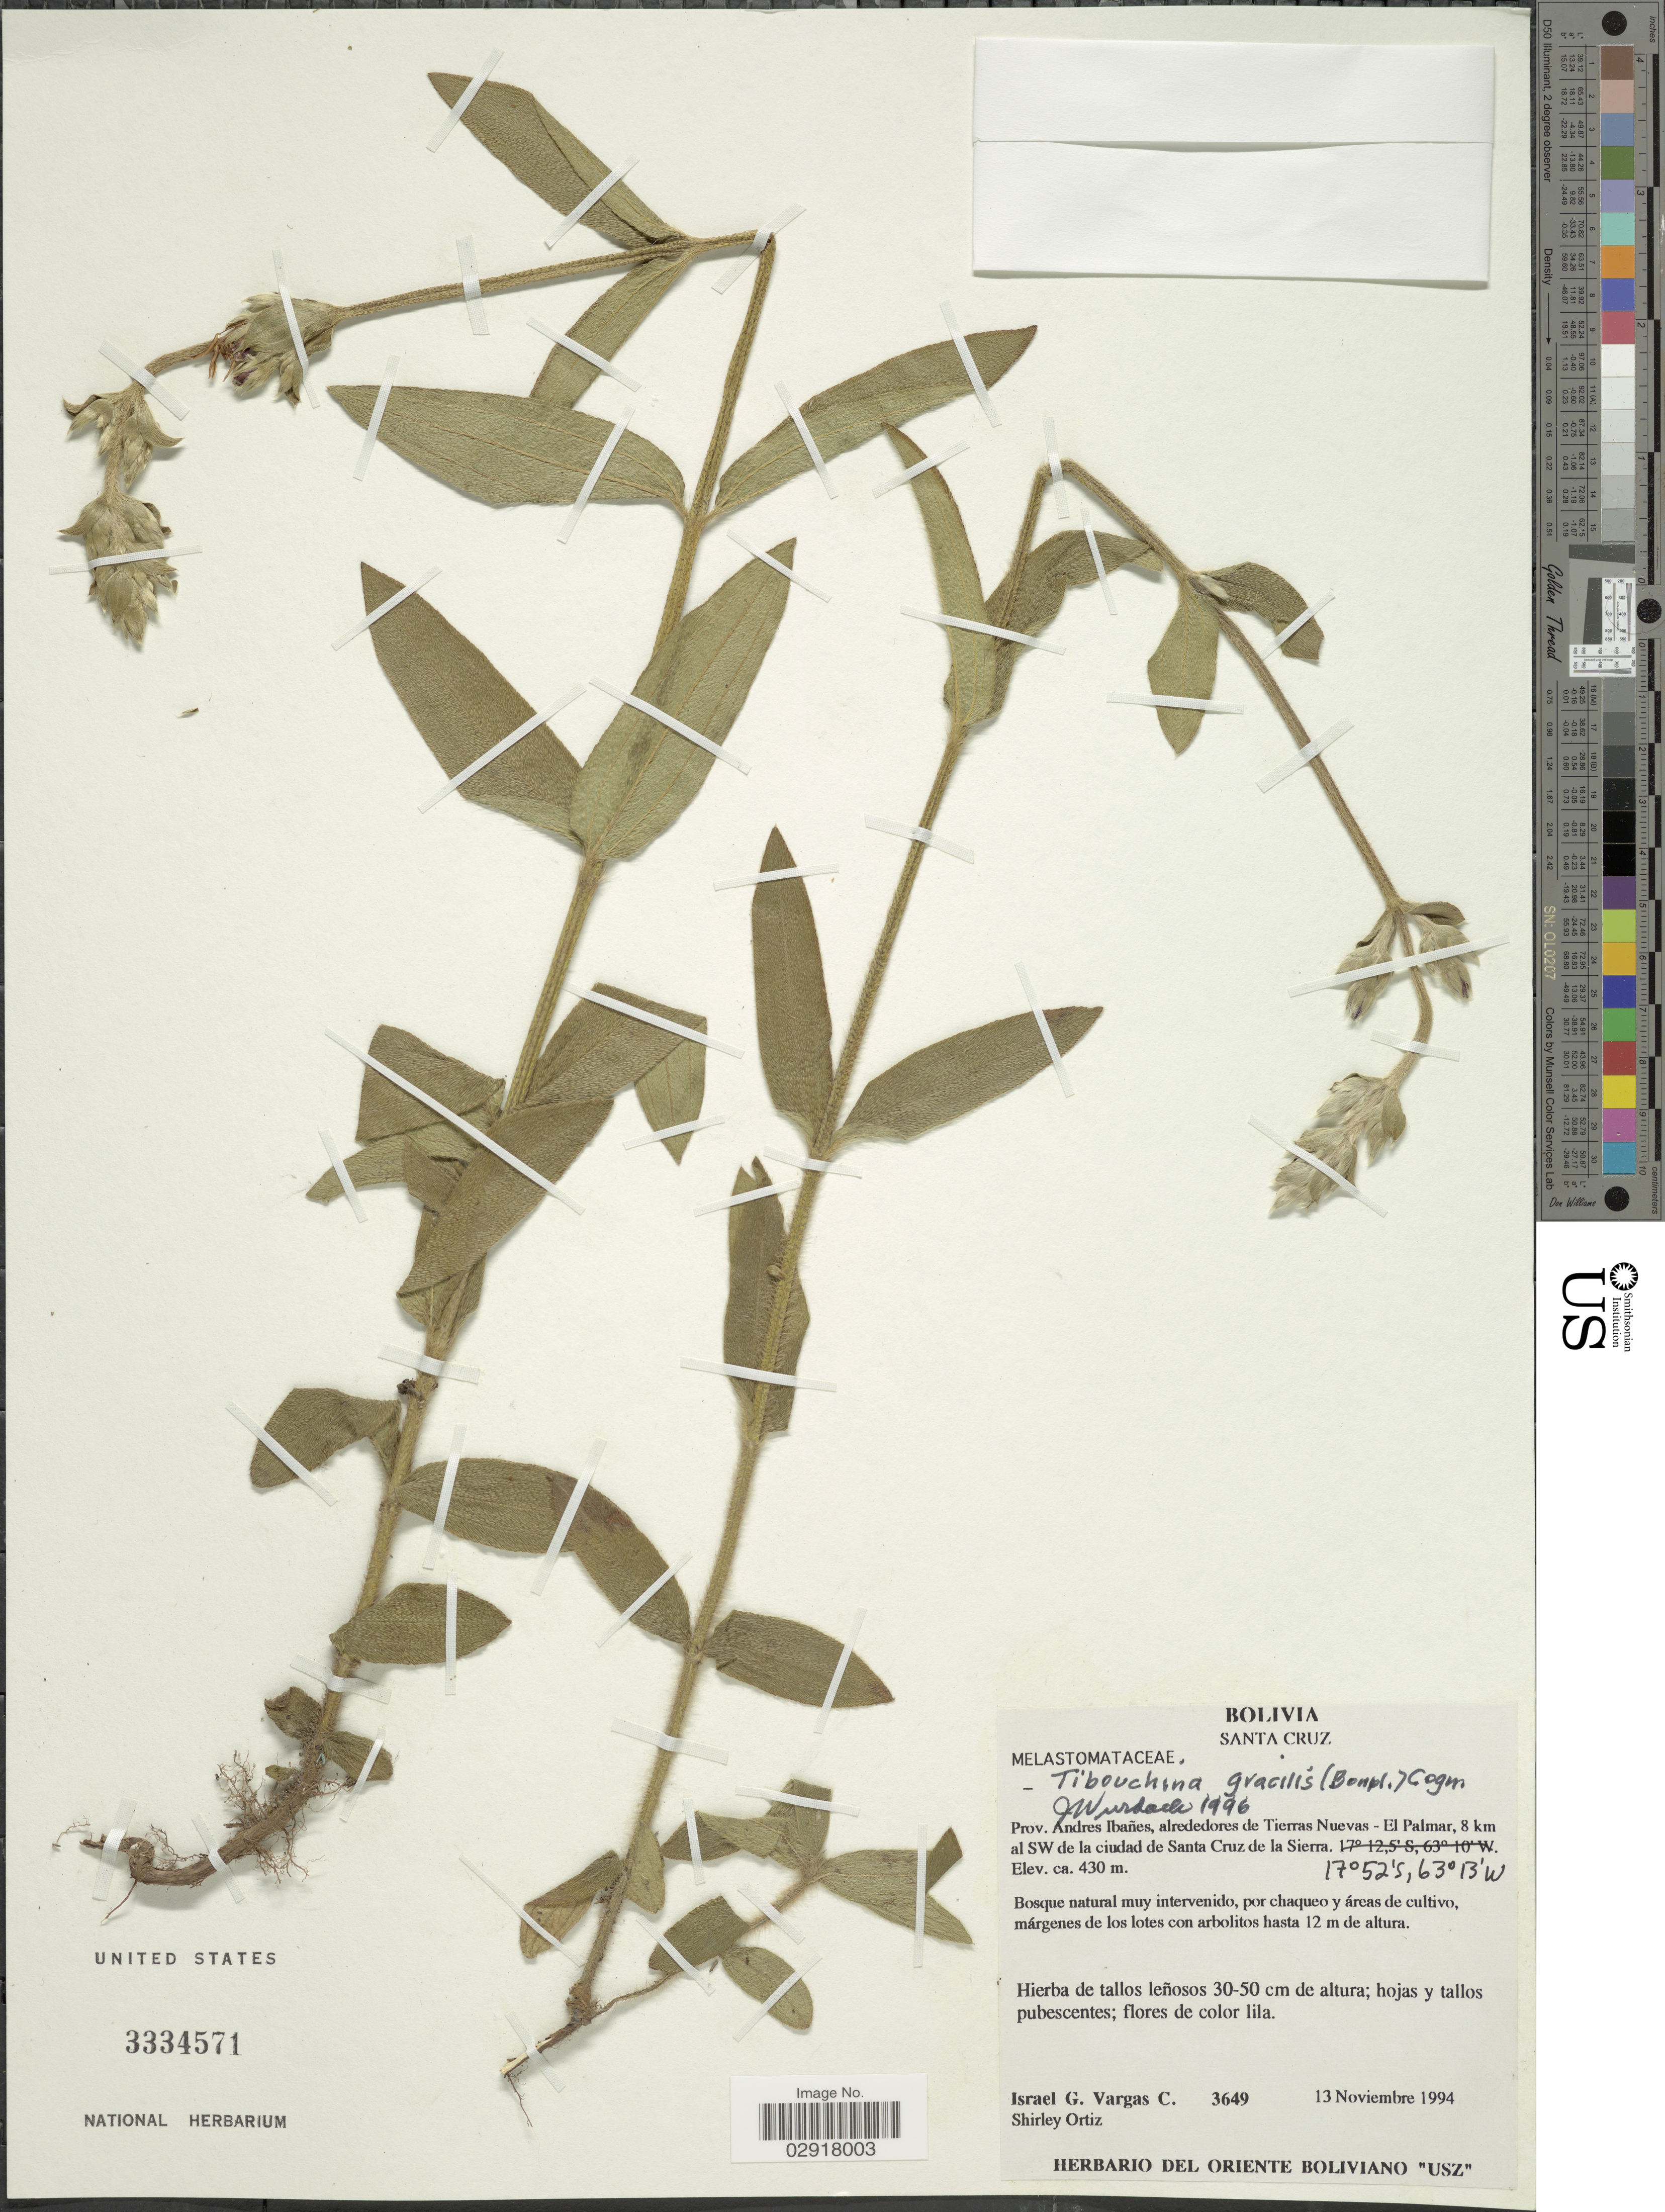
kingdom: Plantae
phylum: Tracheophyta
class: Magnoliopsida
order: Myrtales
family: Melastomataceae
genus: Chaetogastra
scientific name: Chaetogastra gracilis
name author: (Bonpl.) DC.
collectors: I. G. Vargas C. & S. Ortiz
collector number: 3649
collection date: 1994-11-13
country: Bolivia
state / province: Santa Cruz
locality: Prov. Andres Ibañes, alrededores de Tierras Nuevas - El Palmar, 8 km al SW de la ciudad de Santa Cruz de la Sierra.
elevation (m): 430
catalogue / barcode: US 3334571